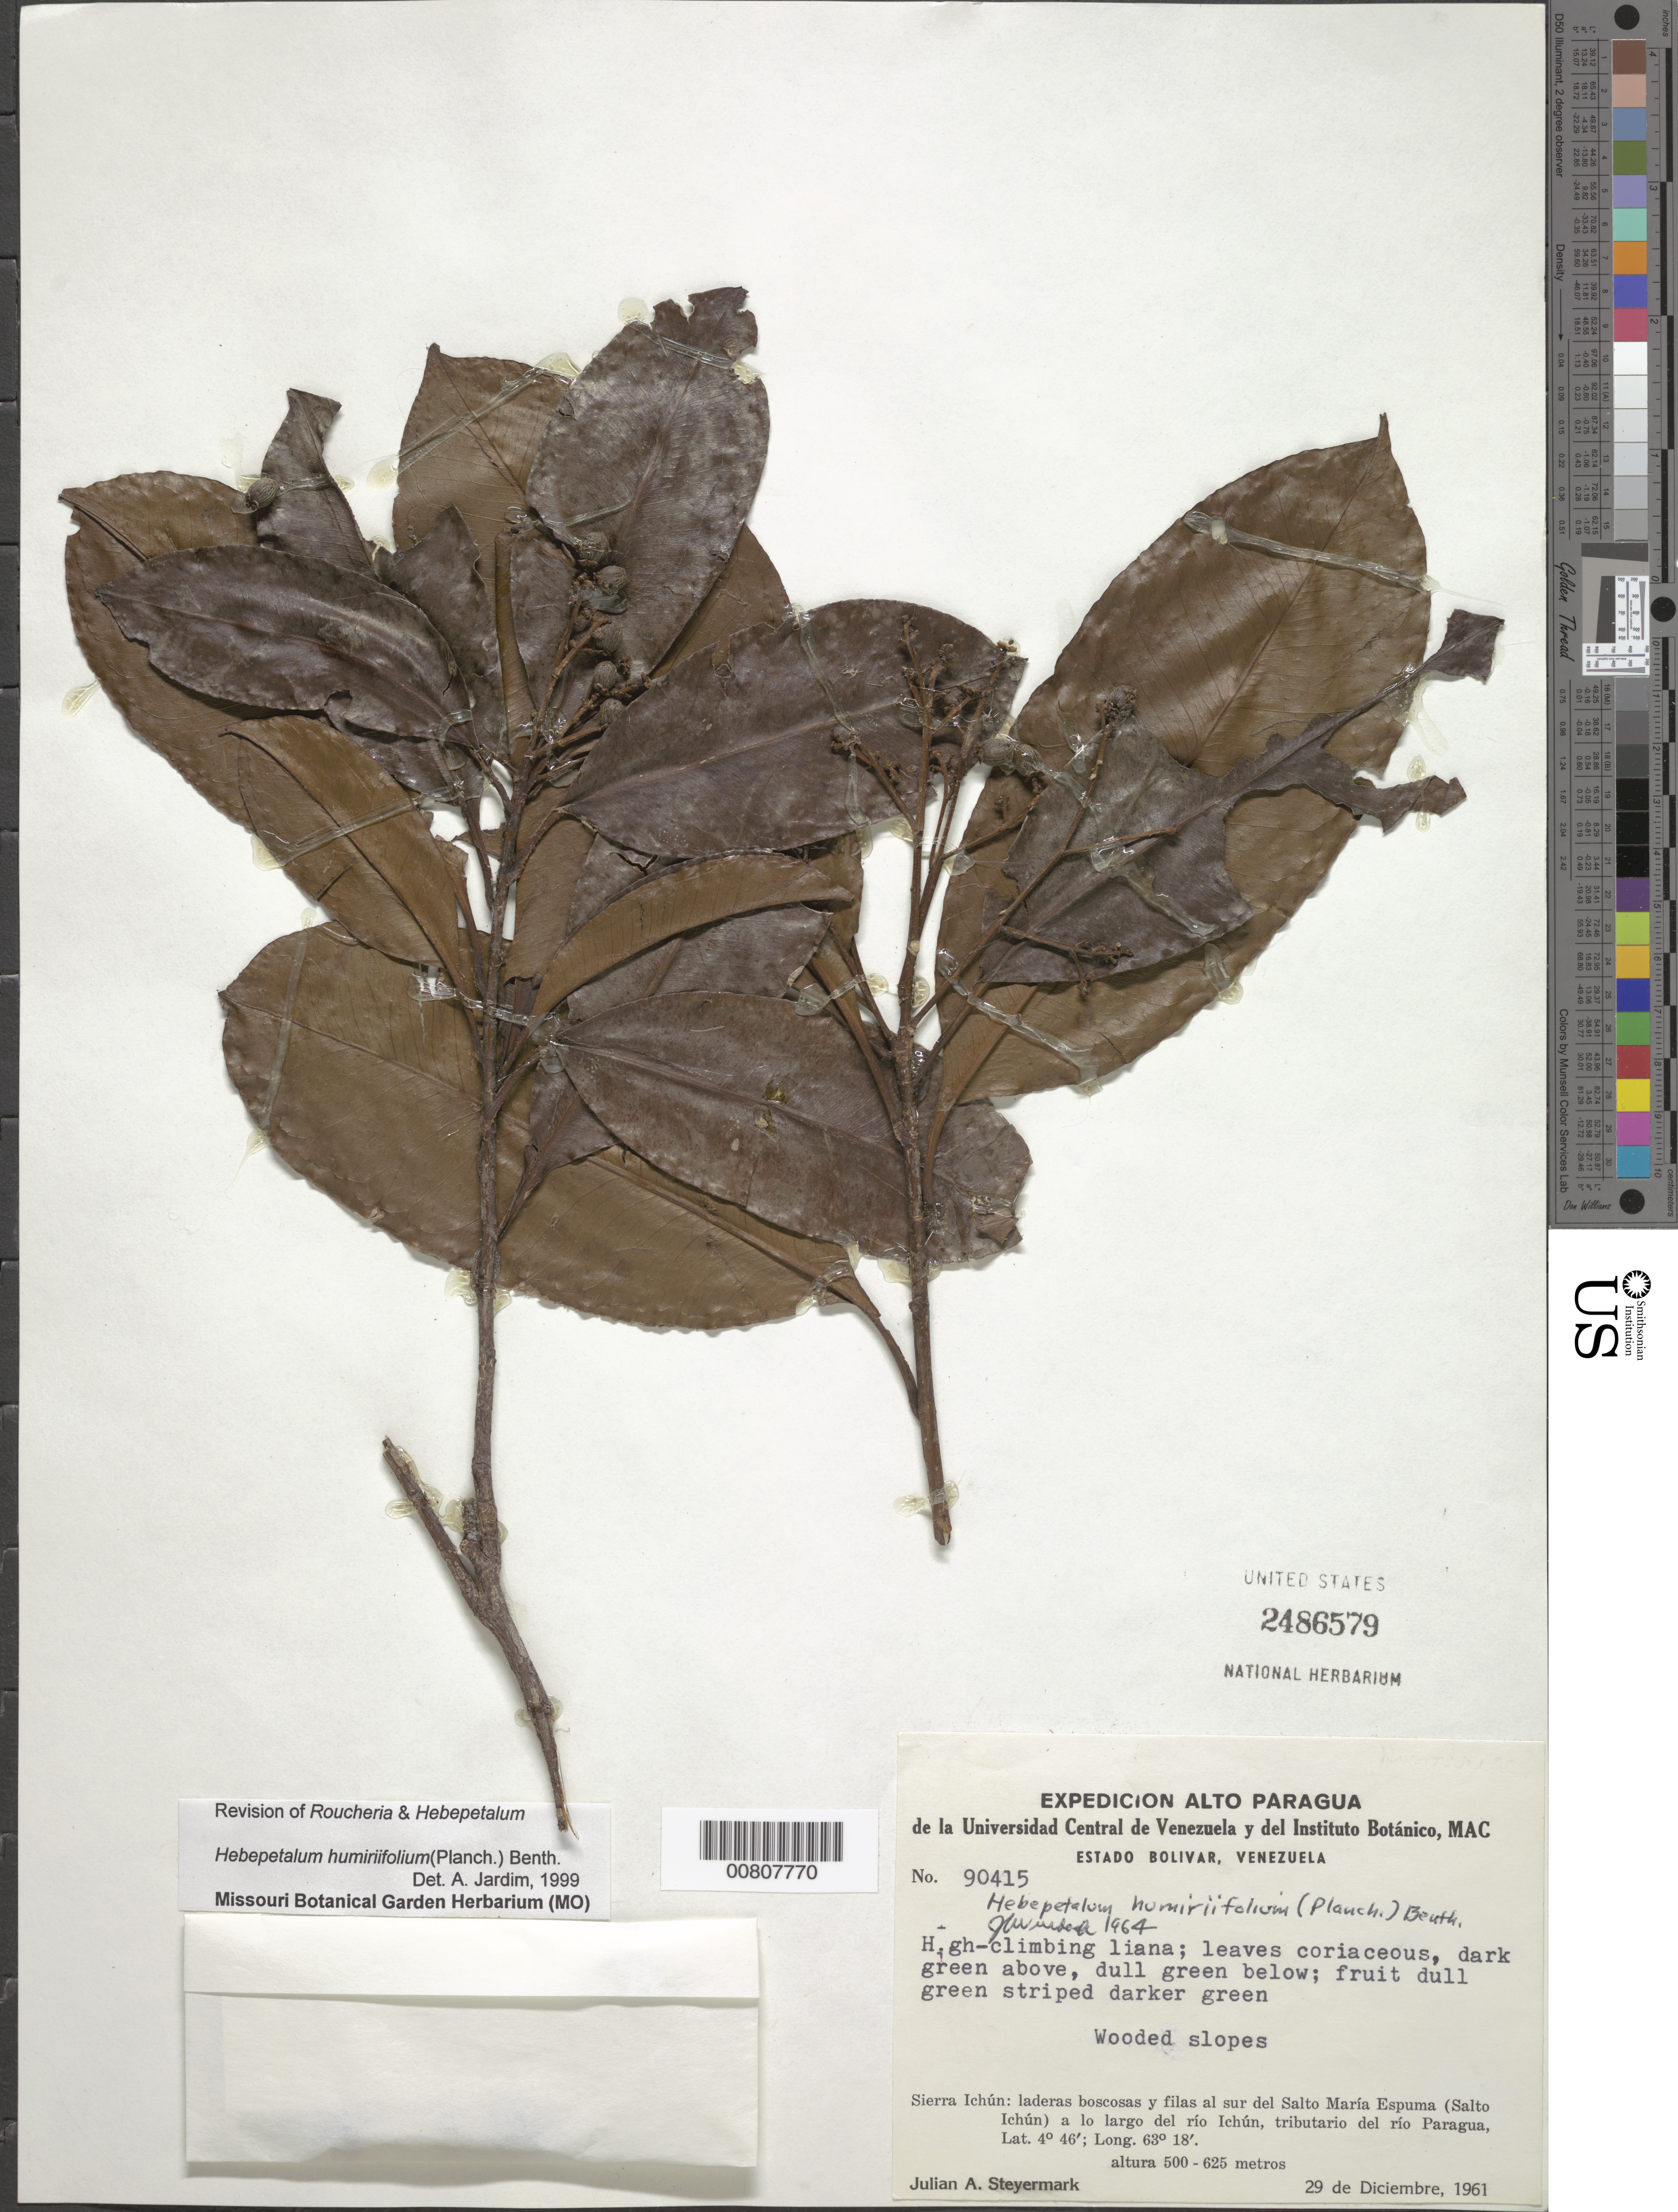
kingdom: Plantae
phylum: Tracheophyta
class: Magnoliopsida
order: Malpighiales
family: Linaceae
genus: Hebepetalum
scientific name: Hebepetalum humiriifolium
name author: (Planch.) Benth.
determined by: Jardim, A.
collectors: J. Steyermark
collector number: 90415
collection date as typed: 29-Dec-61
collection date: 1961-12-29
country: Venezuela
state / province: Bolívar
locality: Sierra Ichún: Salto María Espuma (Salto Ichún) del Río Ichún (tributary of río Paragua)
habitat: Wooded slopes; laderas boscosas y filas al sur del salto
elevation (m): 500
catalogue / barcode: US 2486579